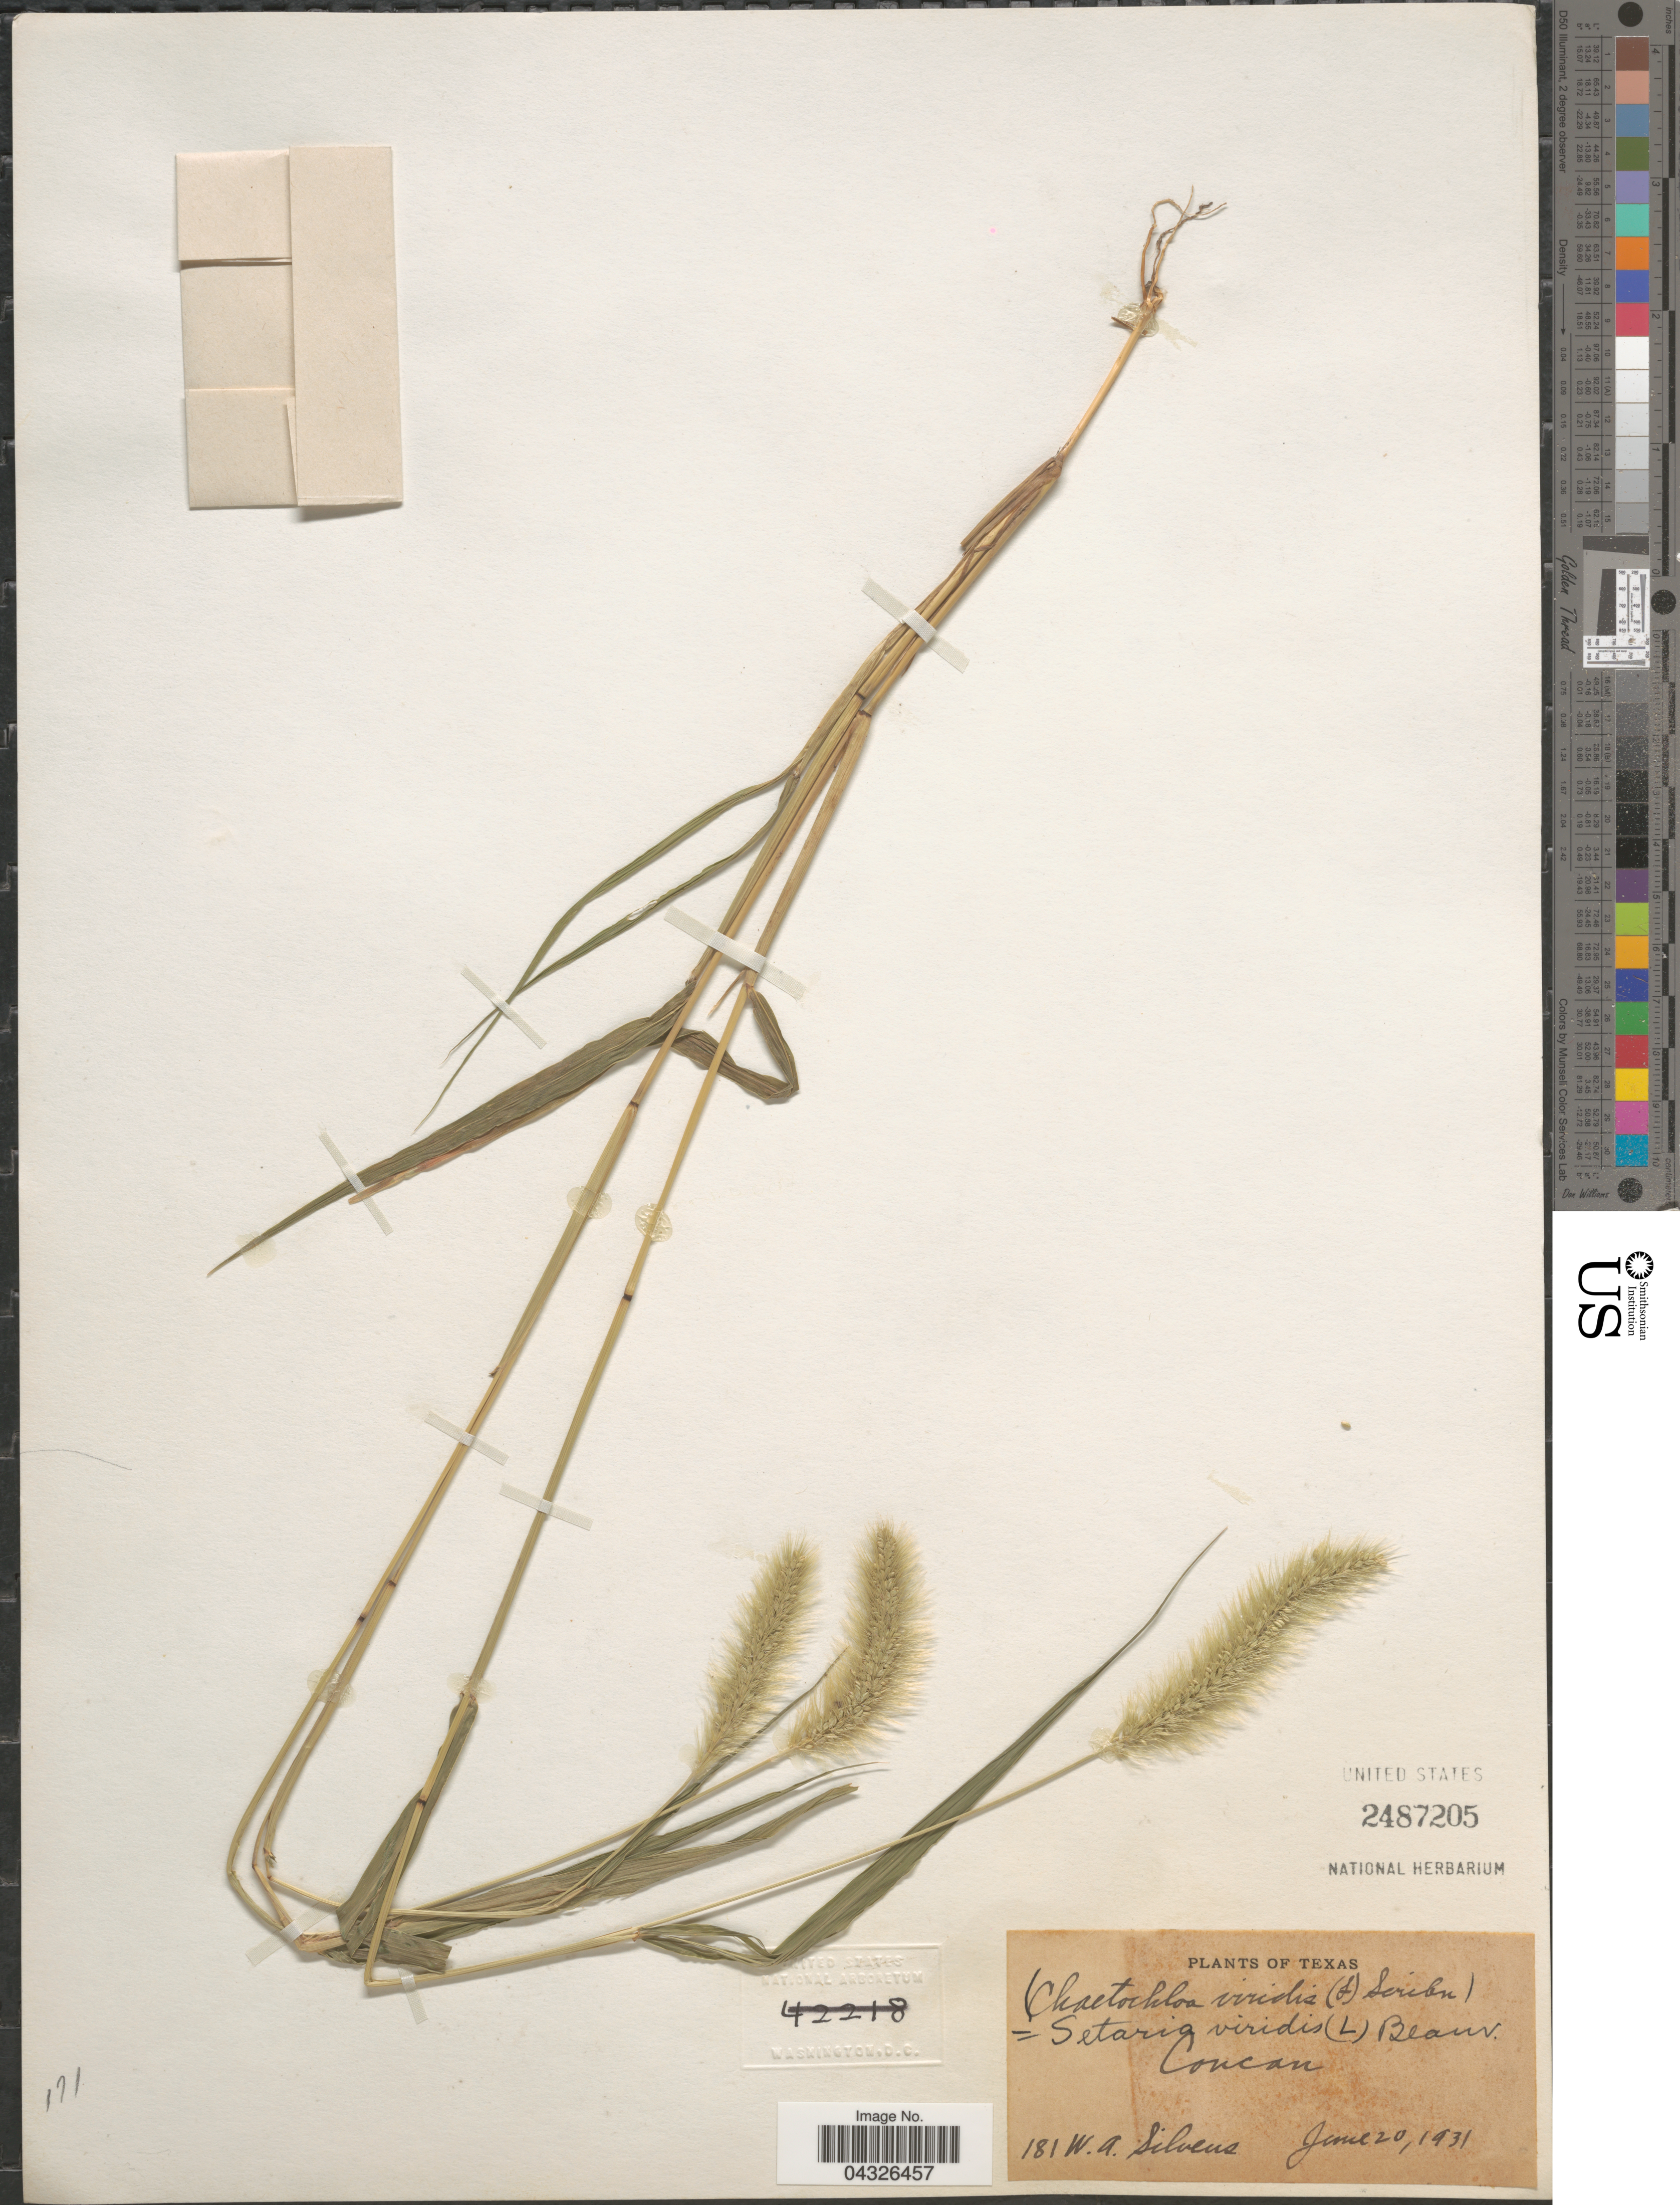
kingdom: Plantae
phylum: Tracheophyta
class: Liliopsida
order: Poales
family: Poaceae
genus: Setaria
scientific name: Setaria viridis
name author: (L.) P. Beauv.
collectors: W. Silveus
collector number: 181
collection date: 1931-06-20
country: United States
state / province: Texas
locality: Concan.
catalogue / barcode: US 2487205